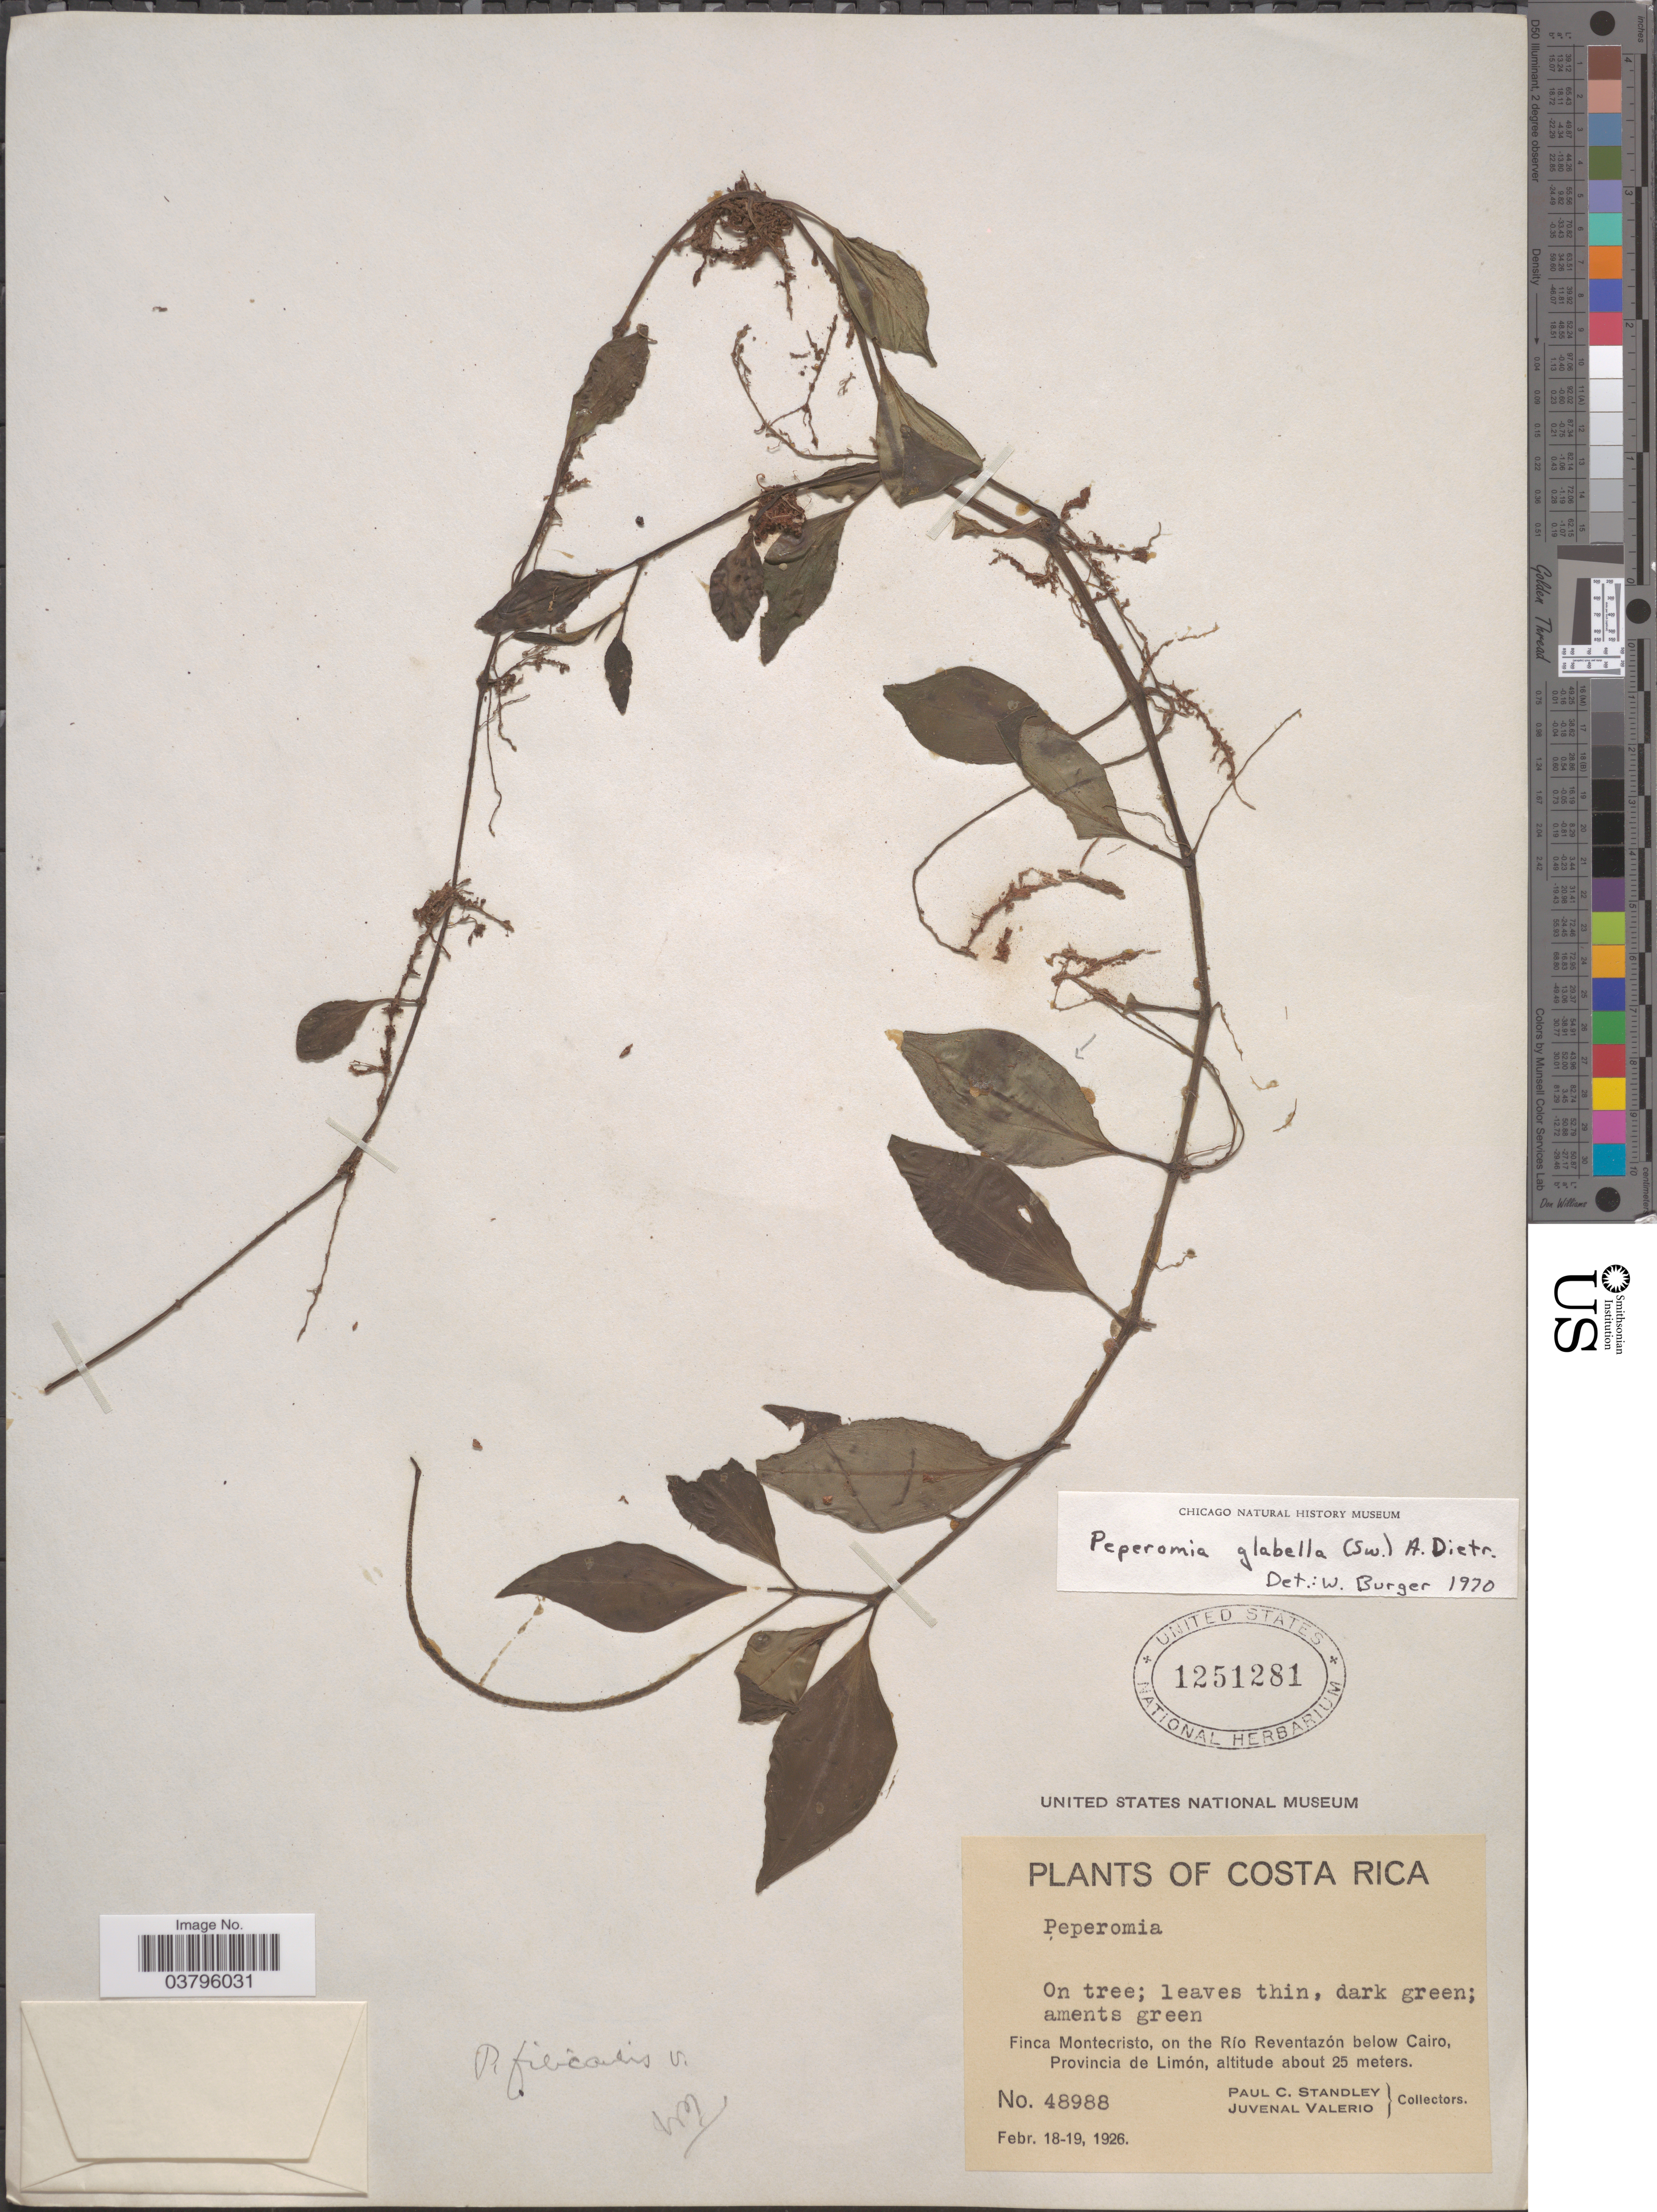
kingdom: Plantae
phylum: Tracheophyta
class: Magnoliopsida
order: Piperales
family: Piperaceae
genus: Peperomia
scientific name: Peperomia glabella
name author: (Sw.) A. Dietr.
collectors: P. C. Standley & J. Valerio R.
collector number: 48988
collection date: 1926-02-18/1926-02-19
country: Costa Rica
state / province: Limón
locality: Finca Montecristo, on the Río Reventazón below Cairo.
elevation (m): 25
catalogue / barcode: US 1251281